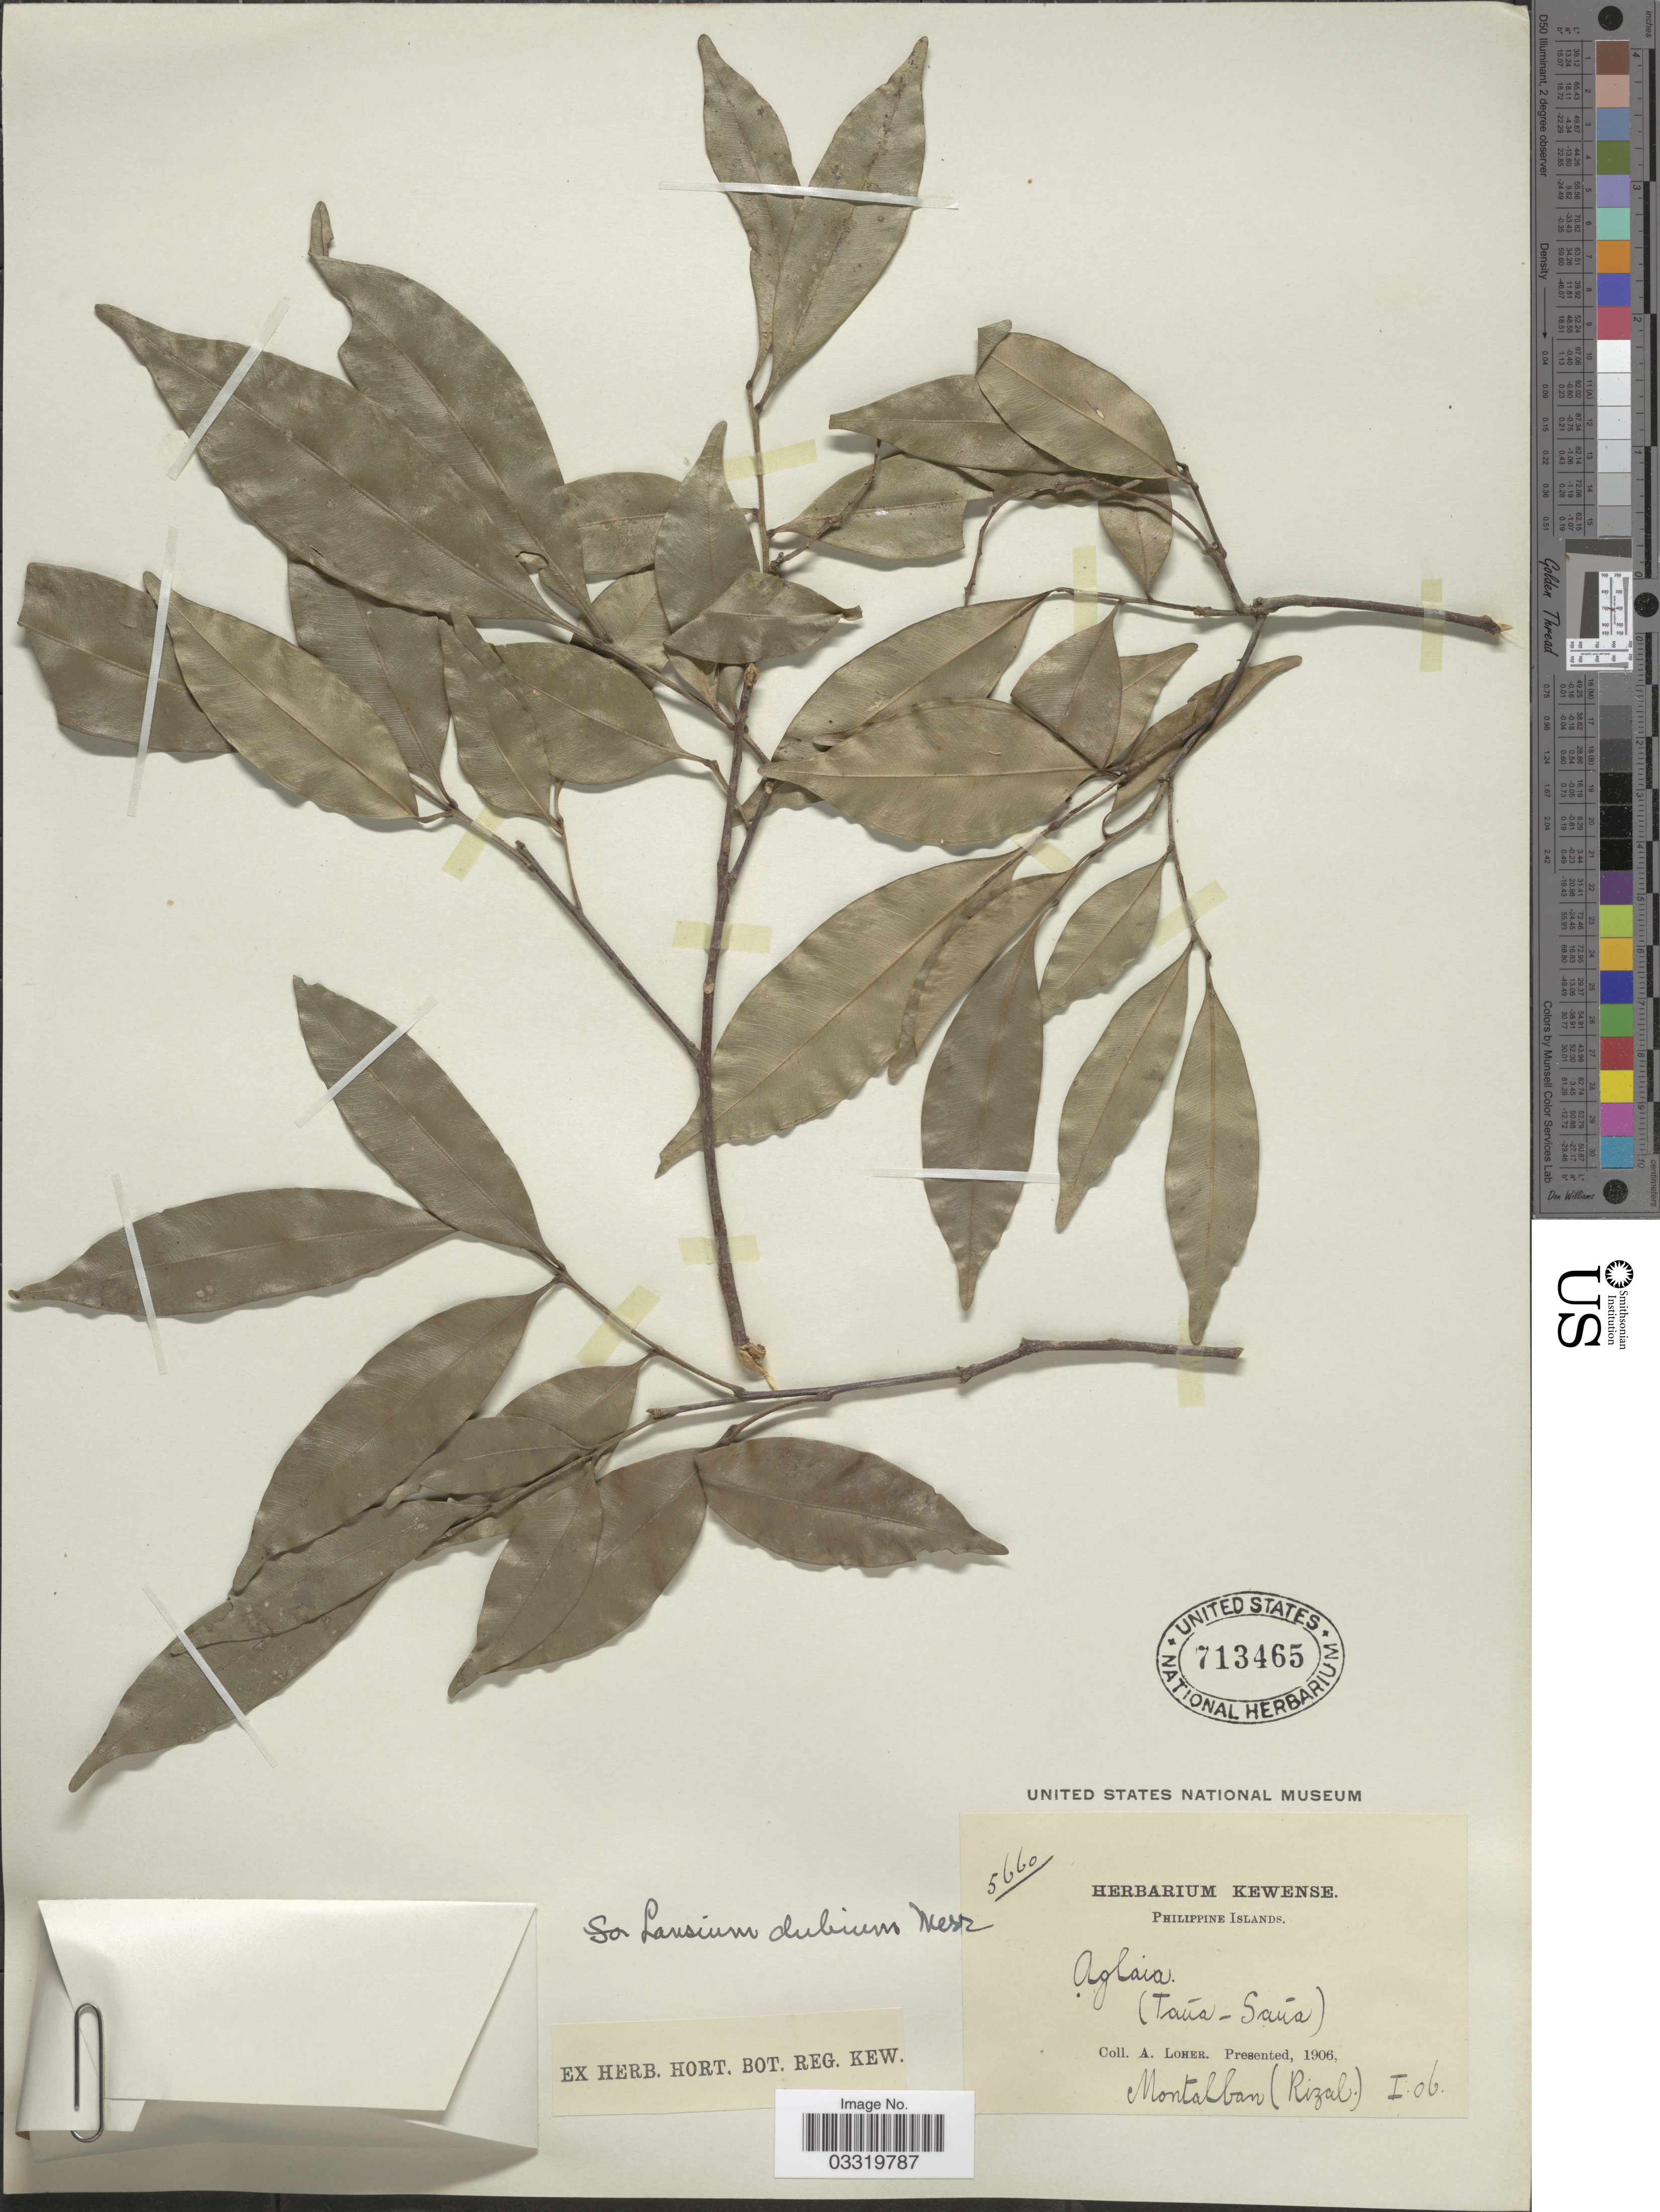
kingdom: Plantae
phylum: Tracheophyta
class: Magnoliopsida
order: Sapindales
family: Meliaceae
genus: Reinwardtiodendron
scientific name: Reinwardtiodendron humile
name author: (Hassk.) Mabb.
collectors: A. Loher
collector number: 5660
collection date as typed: Transcribed d/m/y: /1/6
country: Philippines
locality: Montalban (Rizal).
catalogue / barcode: US 713465